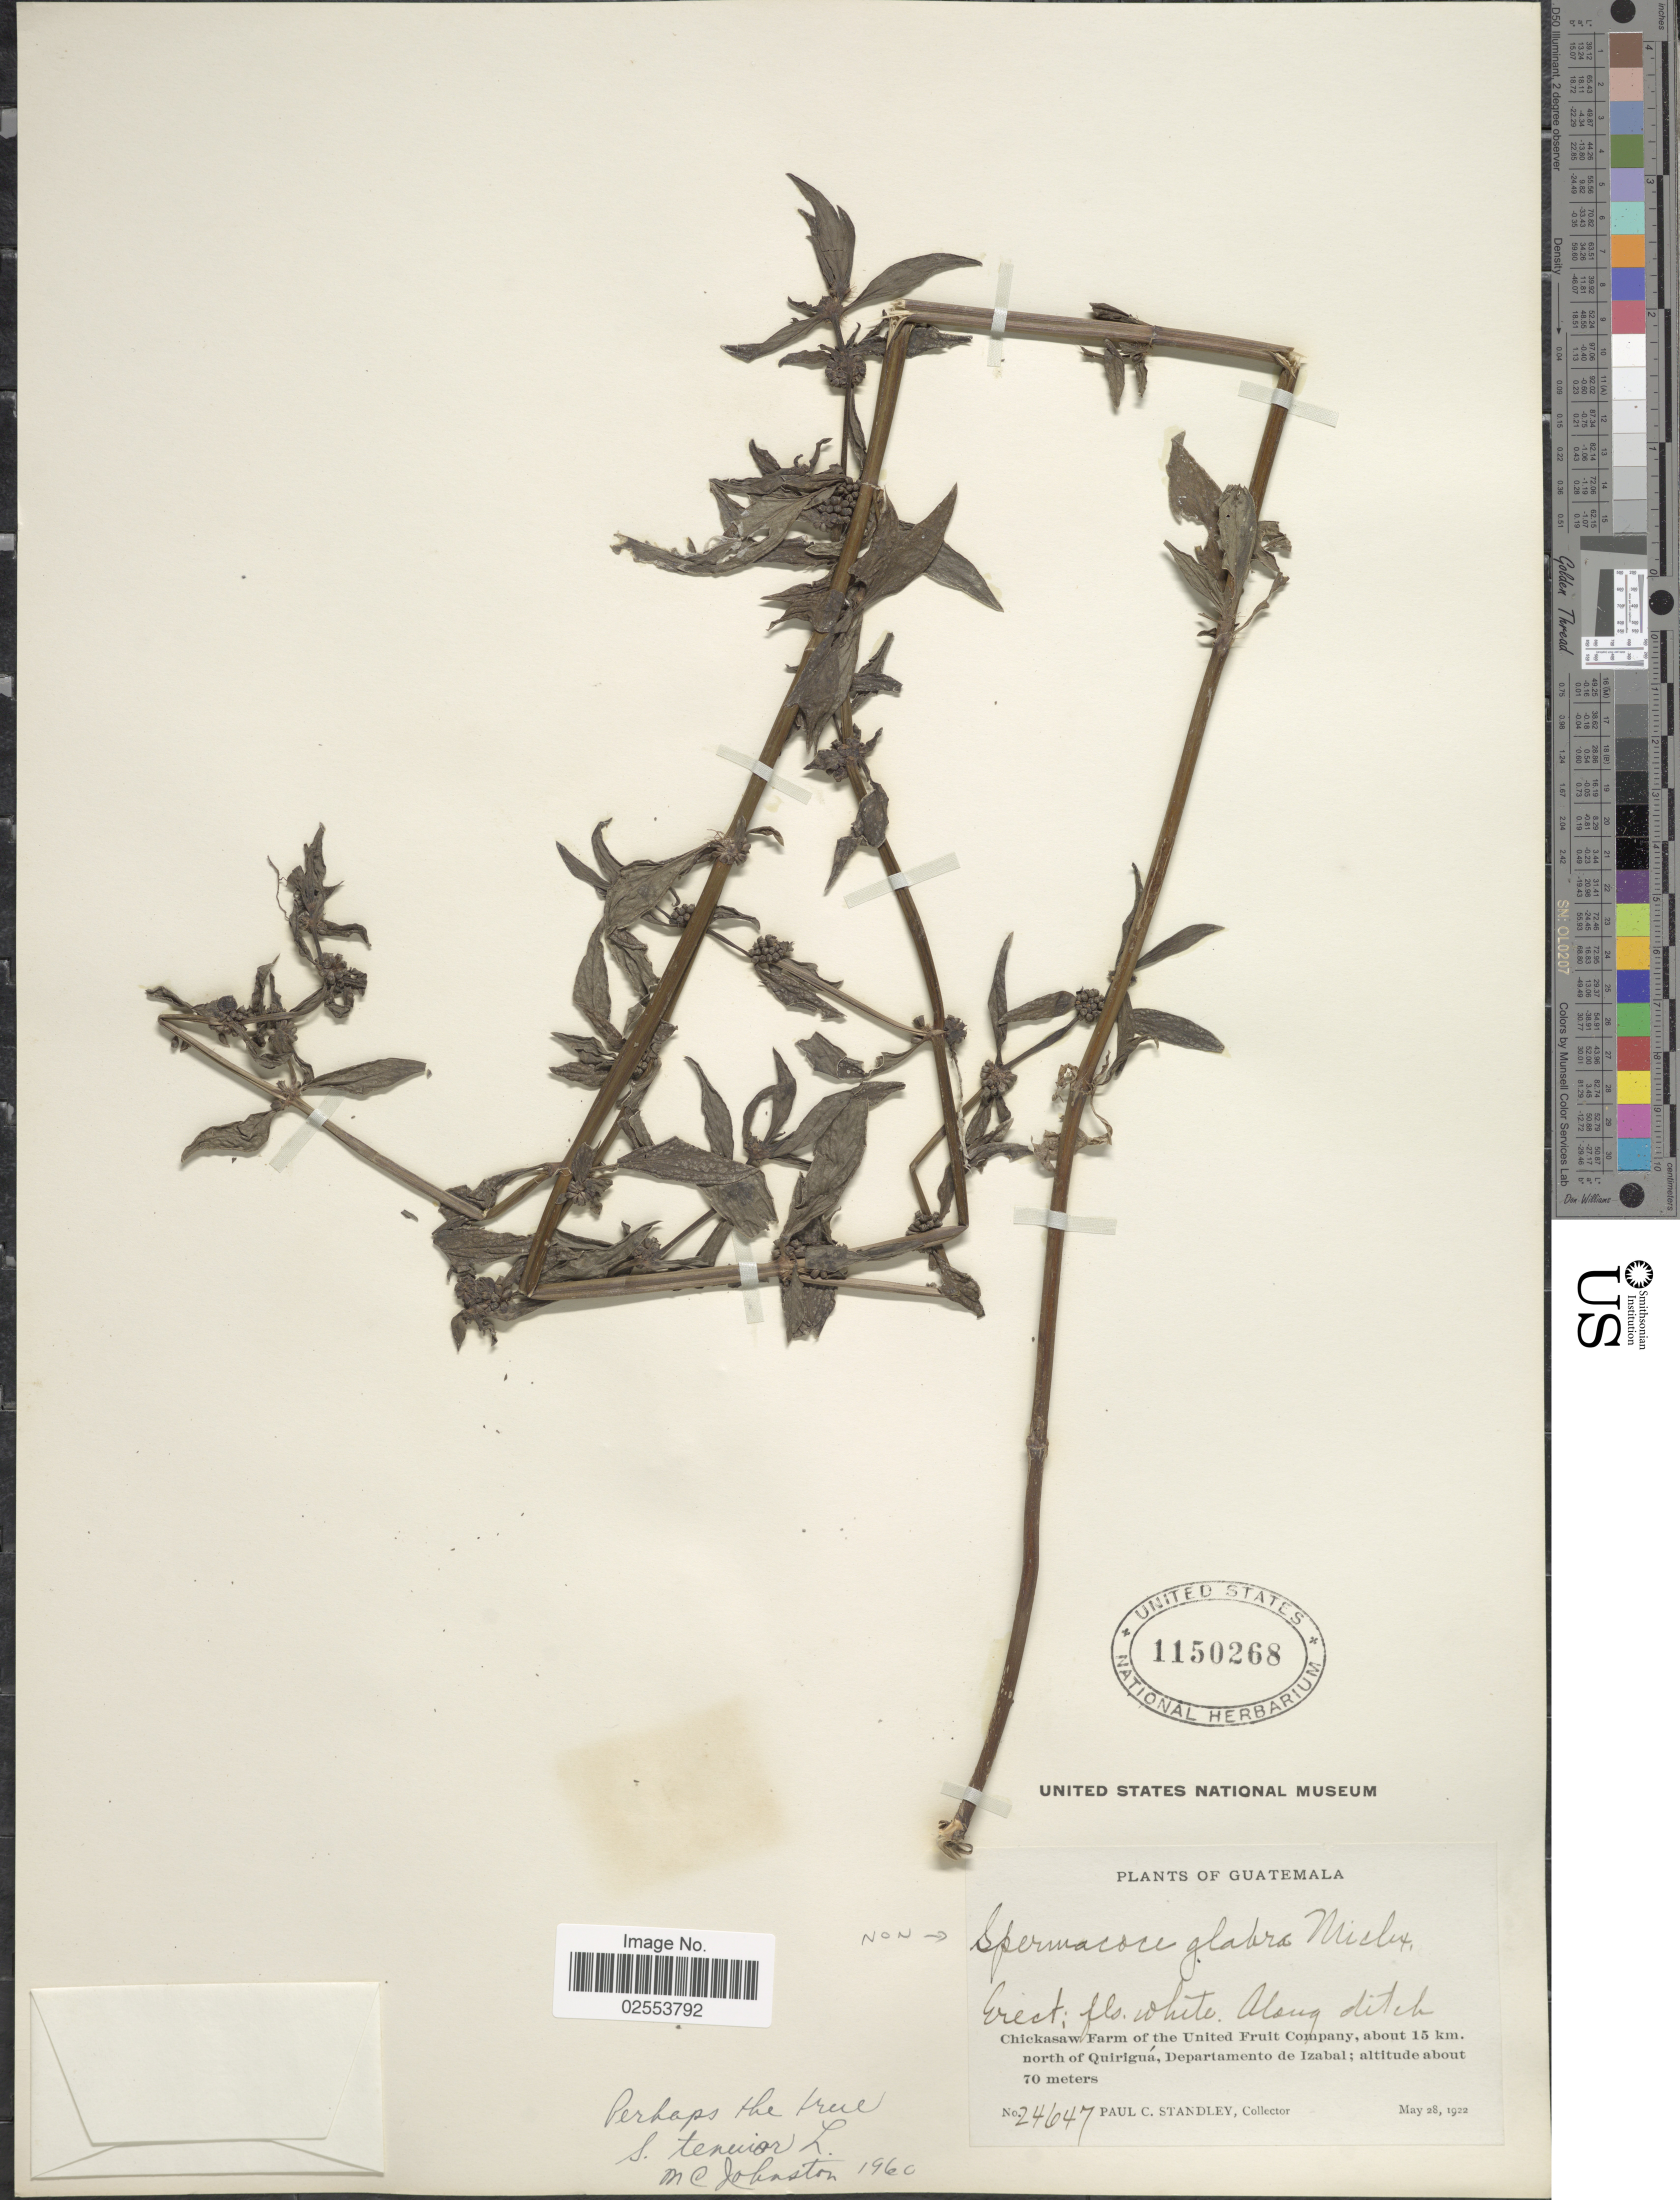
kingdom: Plantae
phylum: Tracheophyta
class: Magnoliopsida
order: Gentianales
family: Rubiaceae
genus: Spermacoce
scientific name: Spermacoce tenuior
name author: L.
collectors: P. C. Standley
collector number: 24647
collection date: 1922-05-28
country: Guatemala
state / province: Izabal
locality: Chickasaw Farm of the United Fruit Company, about 15 km. north of Quirigua, along ditch.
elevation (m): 70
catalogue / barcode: US 1150268